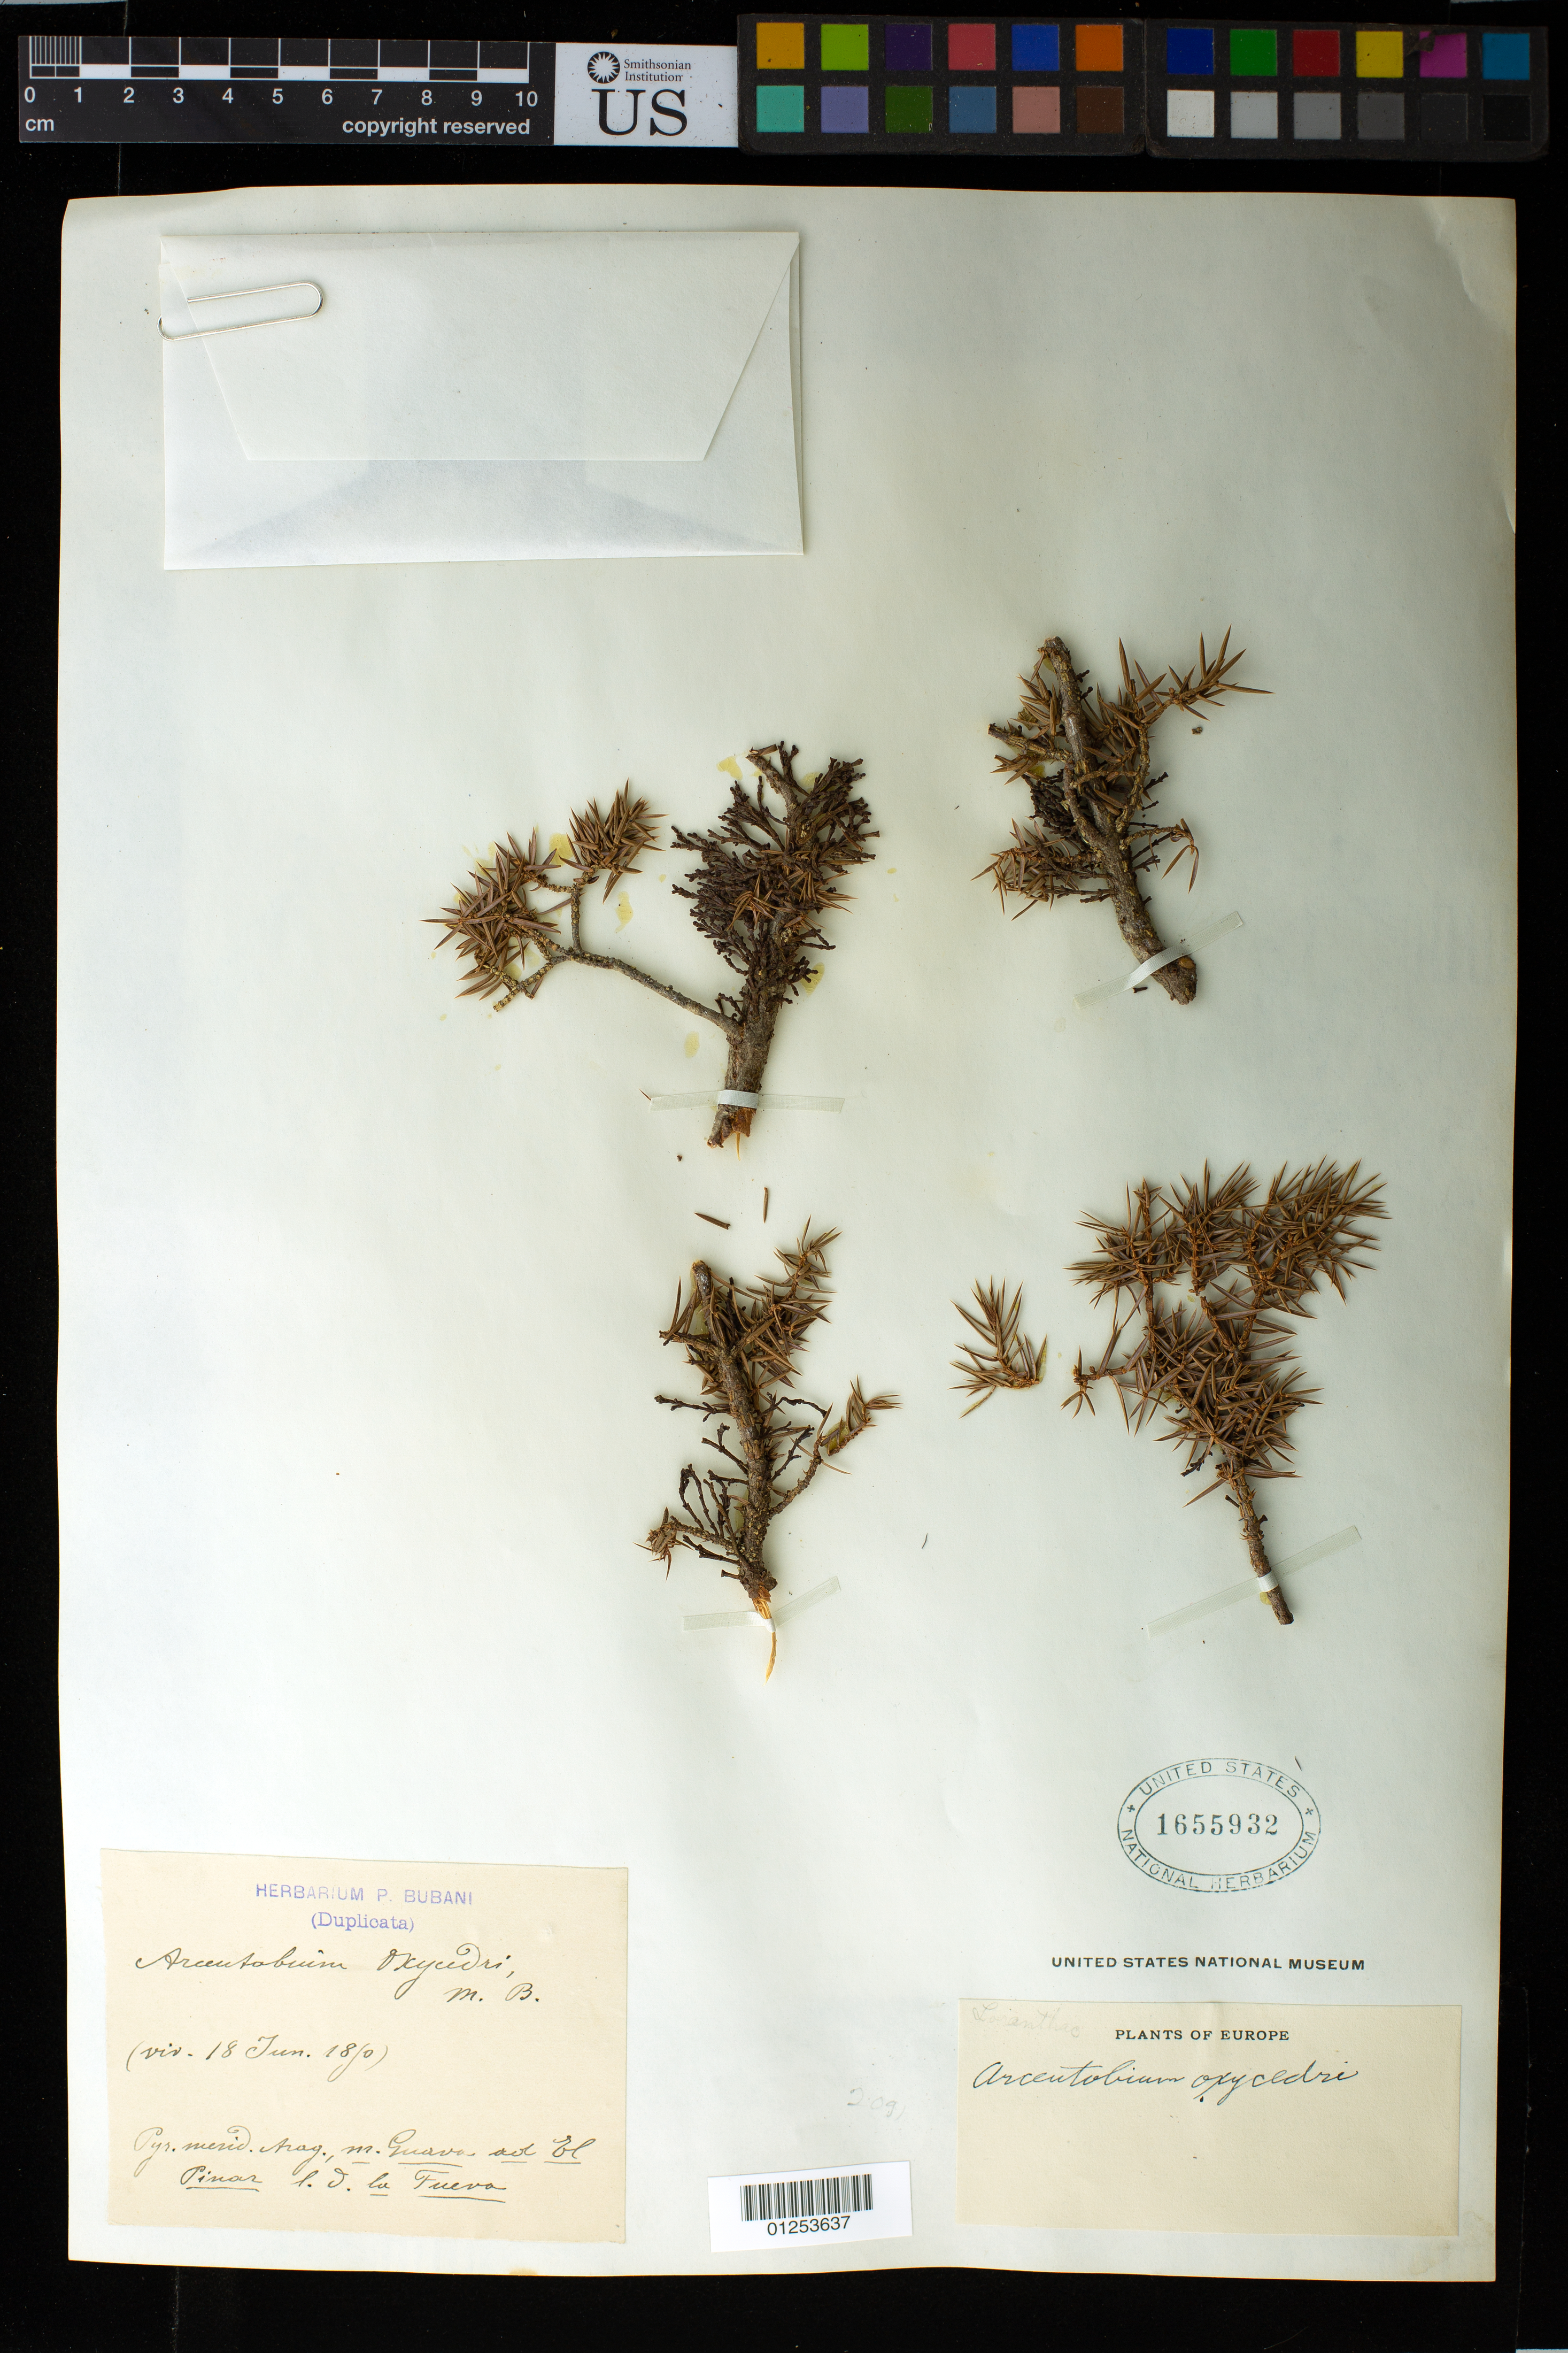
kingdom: Plantae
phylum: Tracheophyta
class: Magnoliopsida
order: Santalales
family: Viscaceae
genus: Arceuthobium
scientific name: Arceuthobium oxycedri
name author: (DC.) M. Bieb.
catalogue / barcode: US 1655932